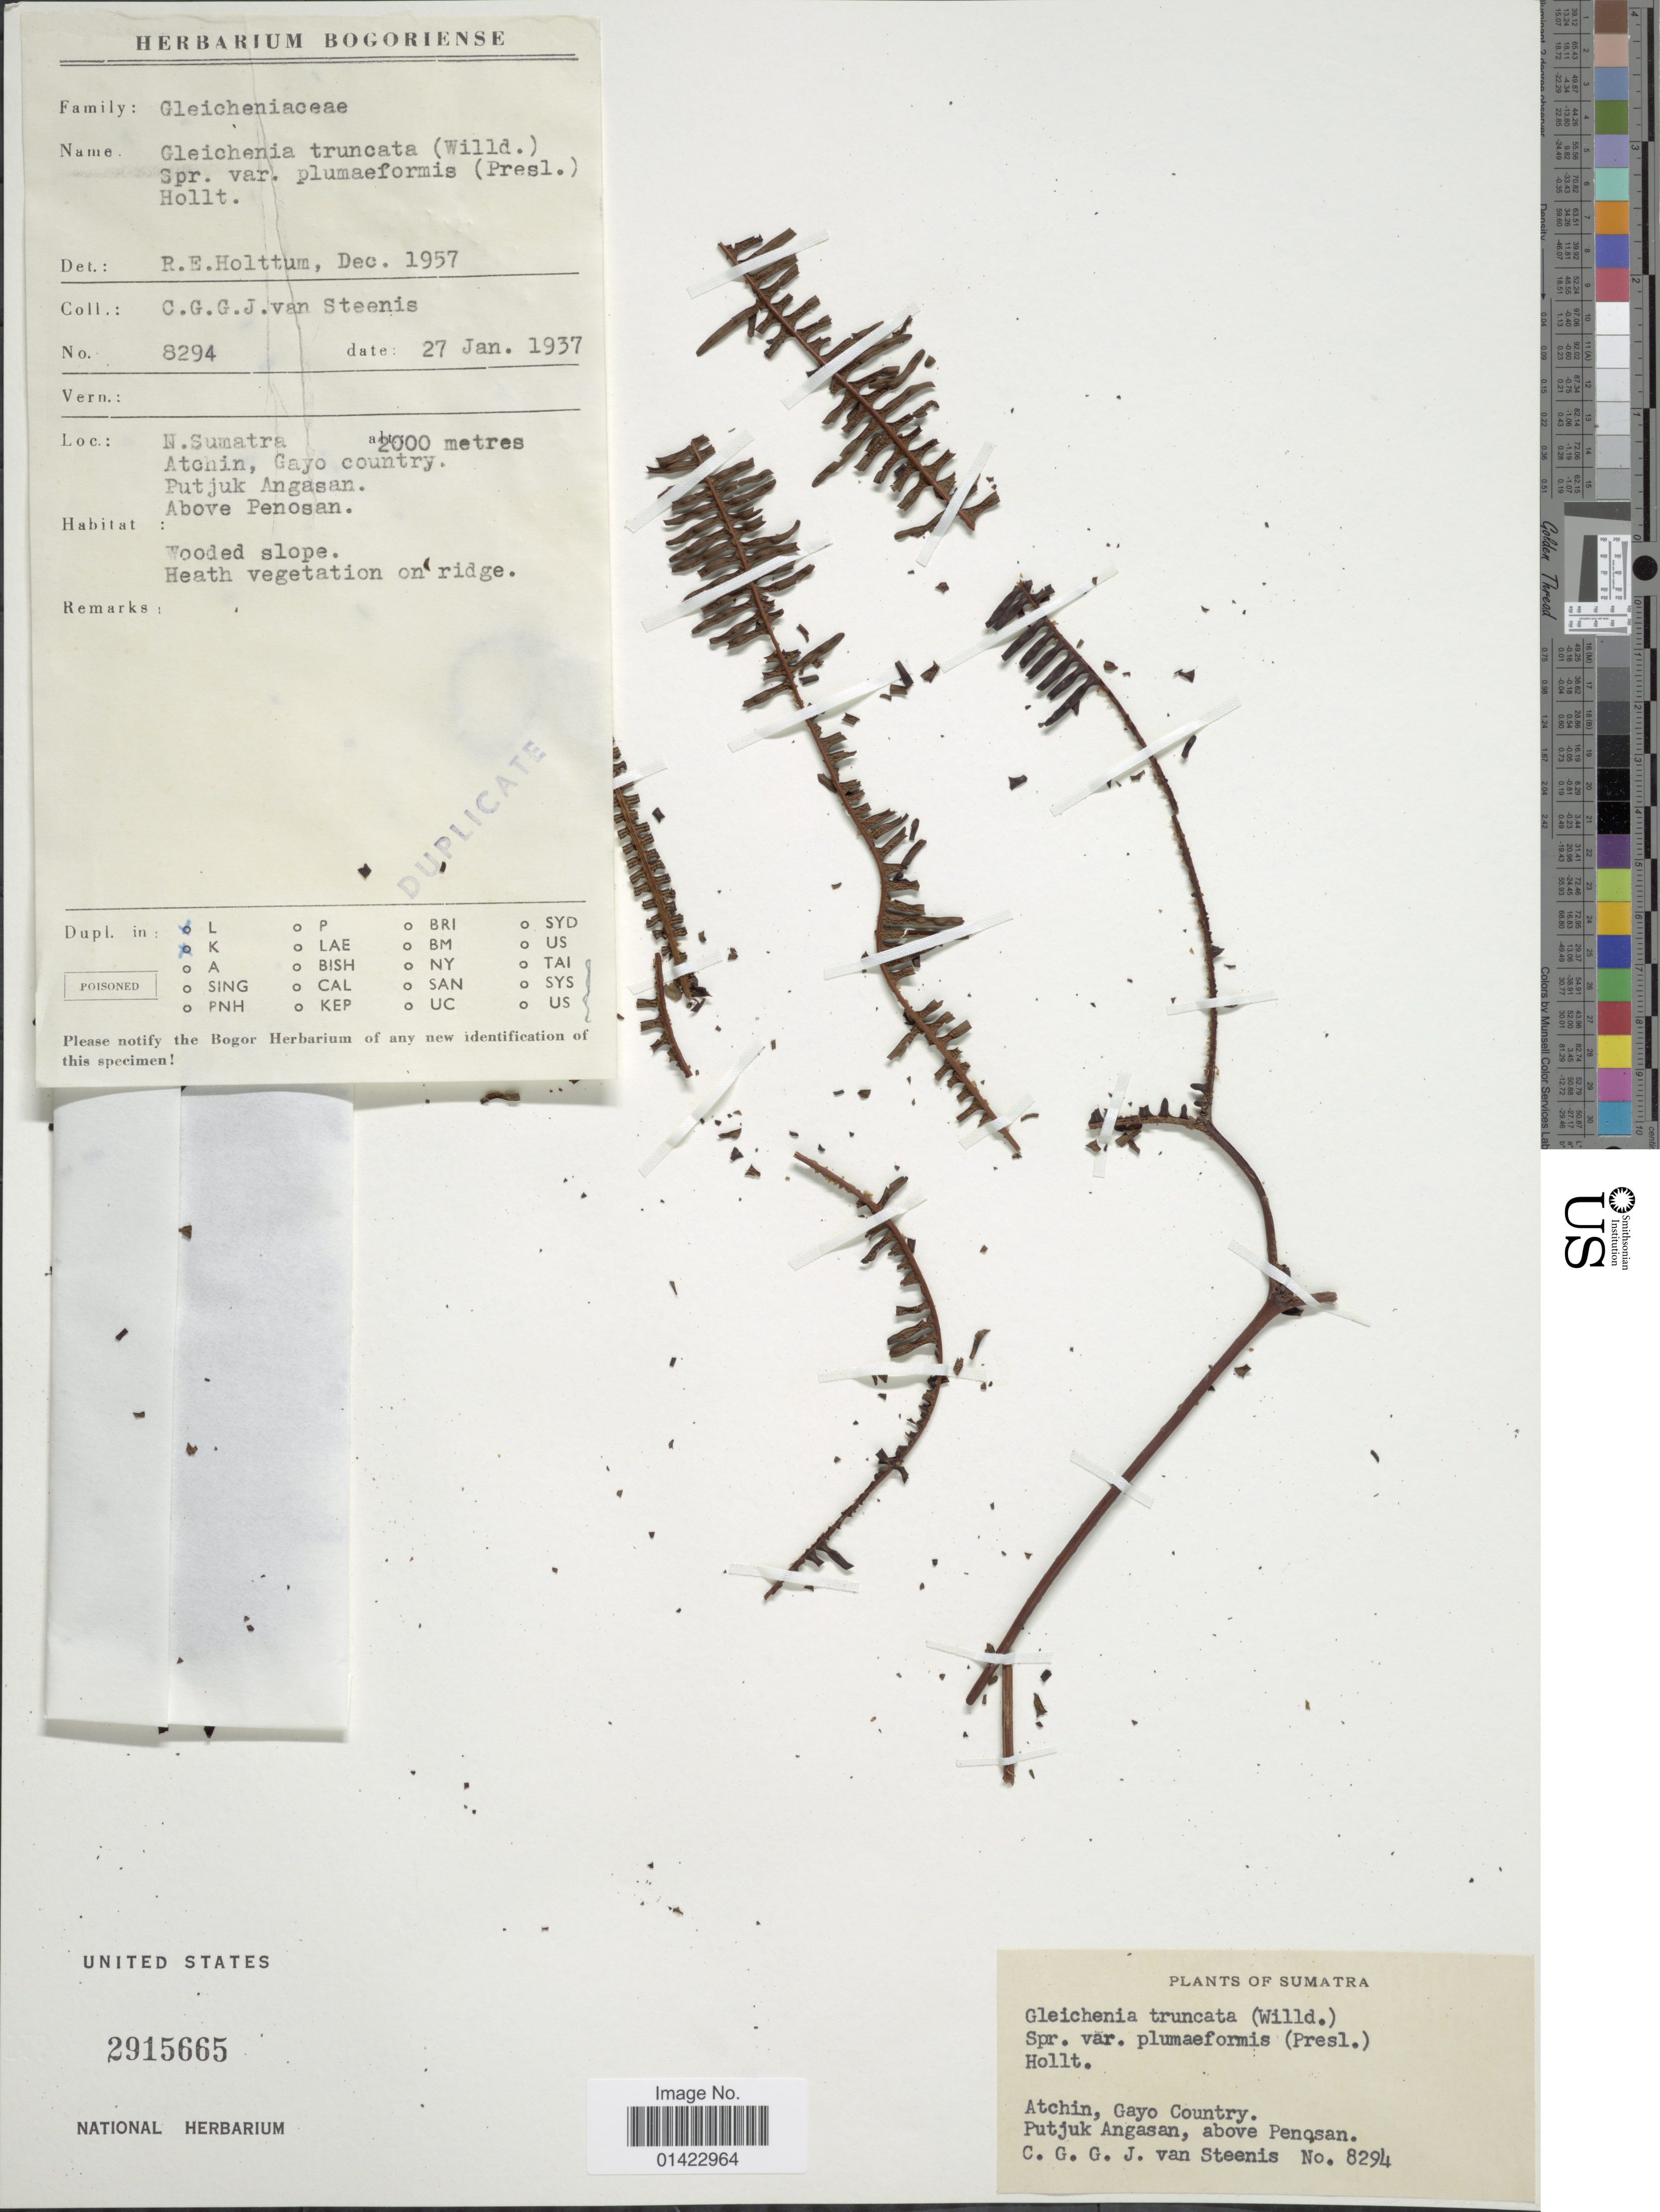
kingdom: Plantae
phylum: Tracheophyta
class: Polypodiopsida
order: Gleicheniales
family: Gleicheniaceae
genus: Sticherus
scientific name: Sticherus truncatus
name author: (Willd.) Nakai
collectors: C. G. van Steenis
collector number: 8294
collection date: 1937-01-27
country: Indonesia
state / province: Sumatra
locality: N. Sumatra, Atchin, Gayo county, Putjuk Angasan above Penosan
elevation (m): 2000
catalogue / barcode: US 2915665